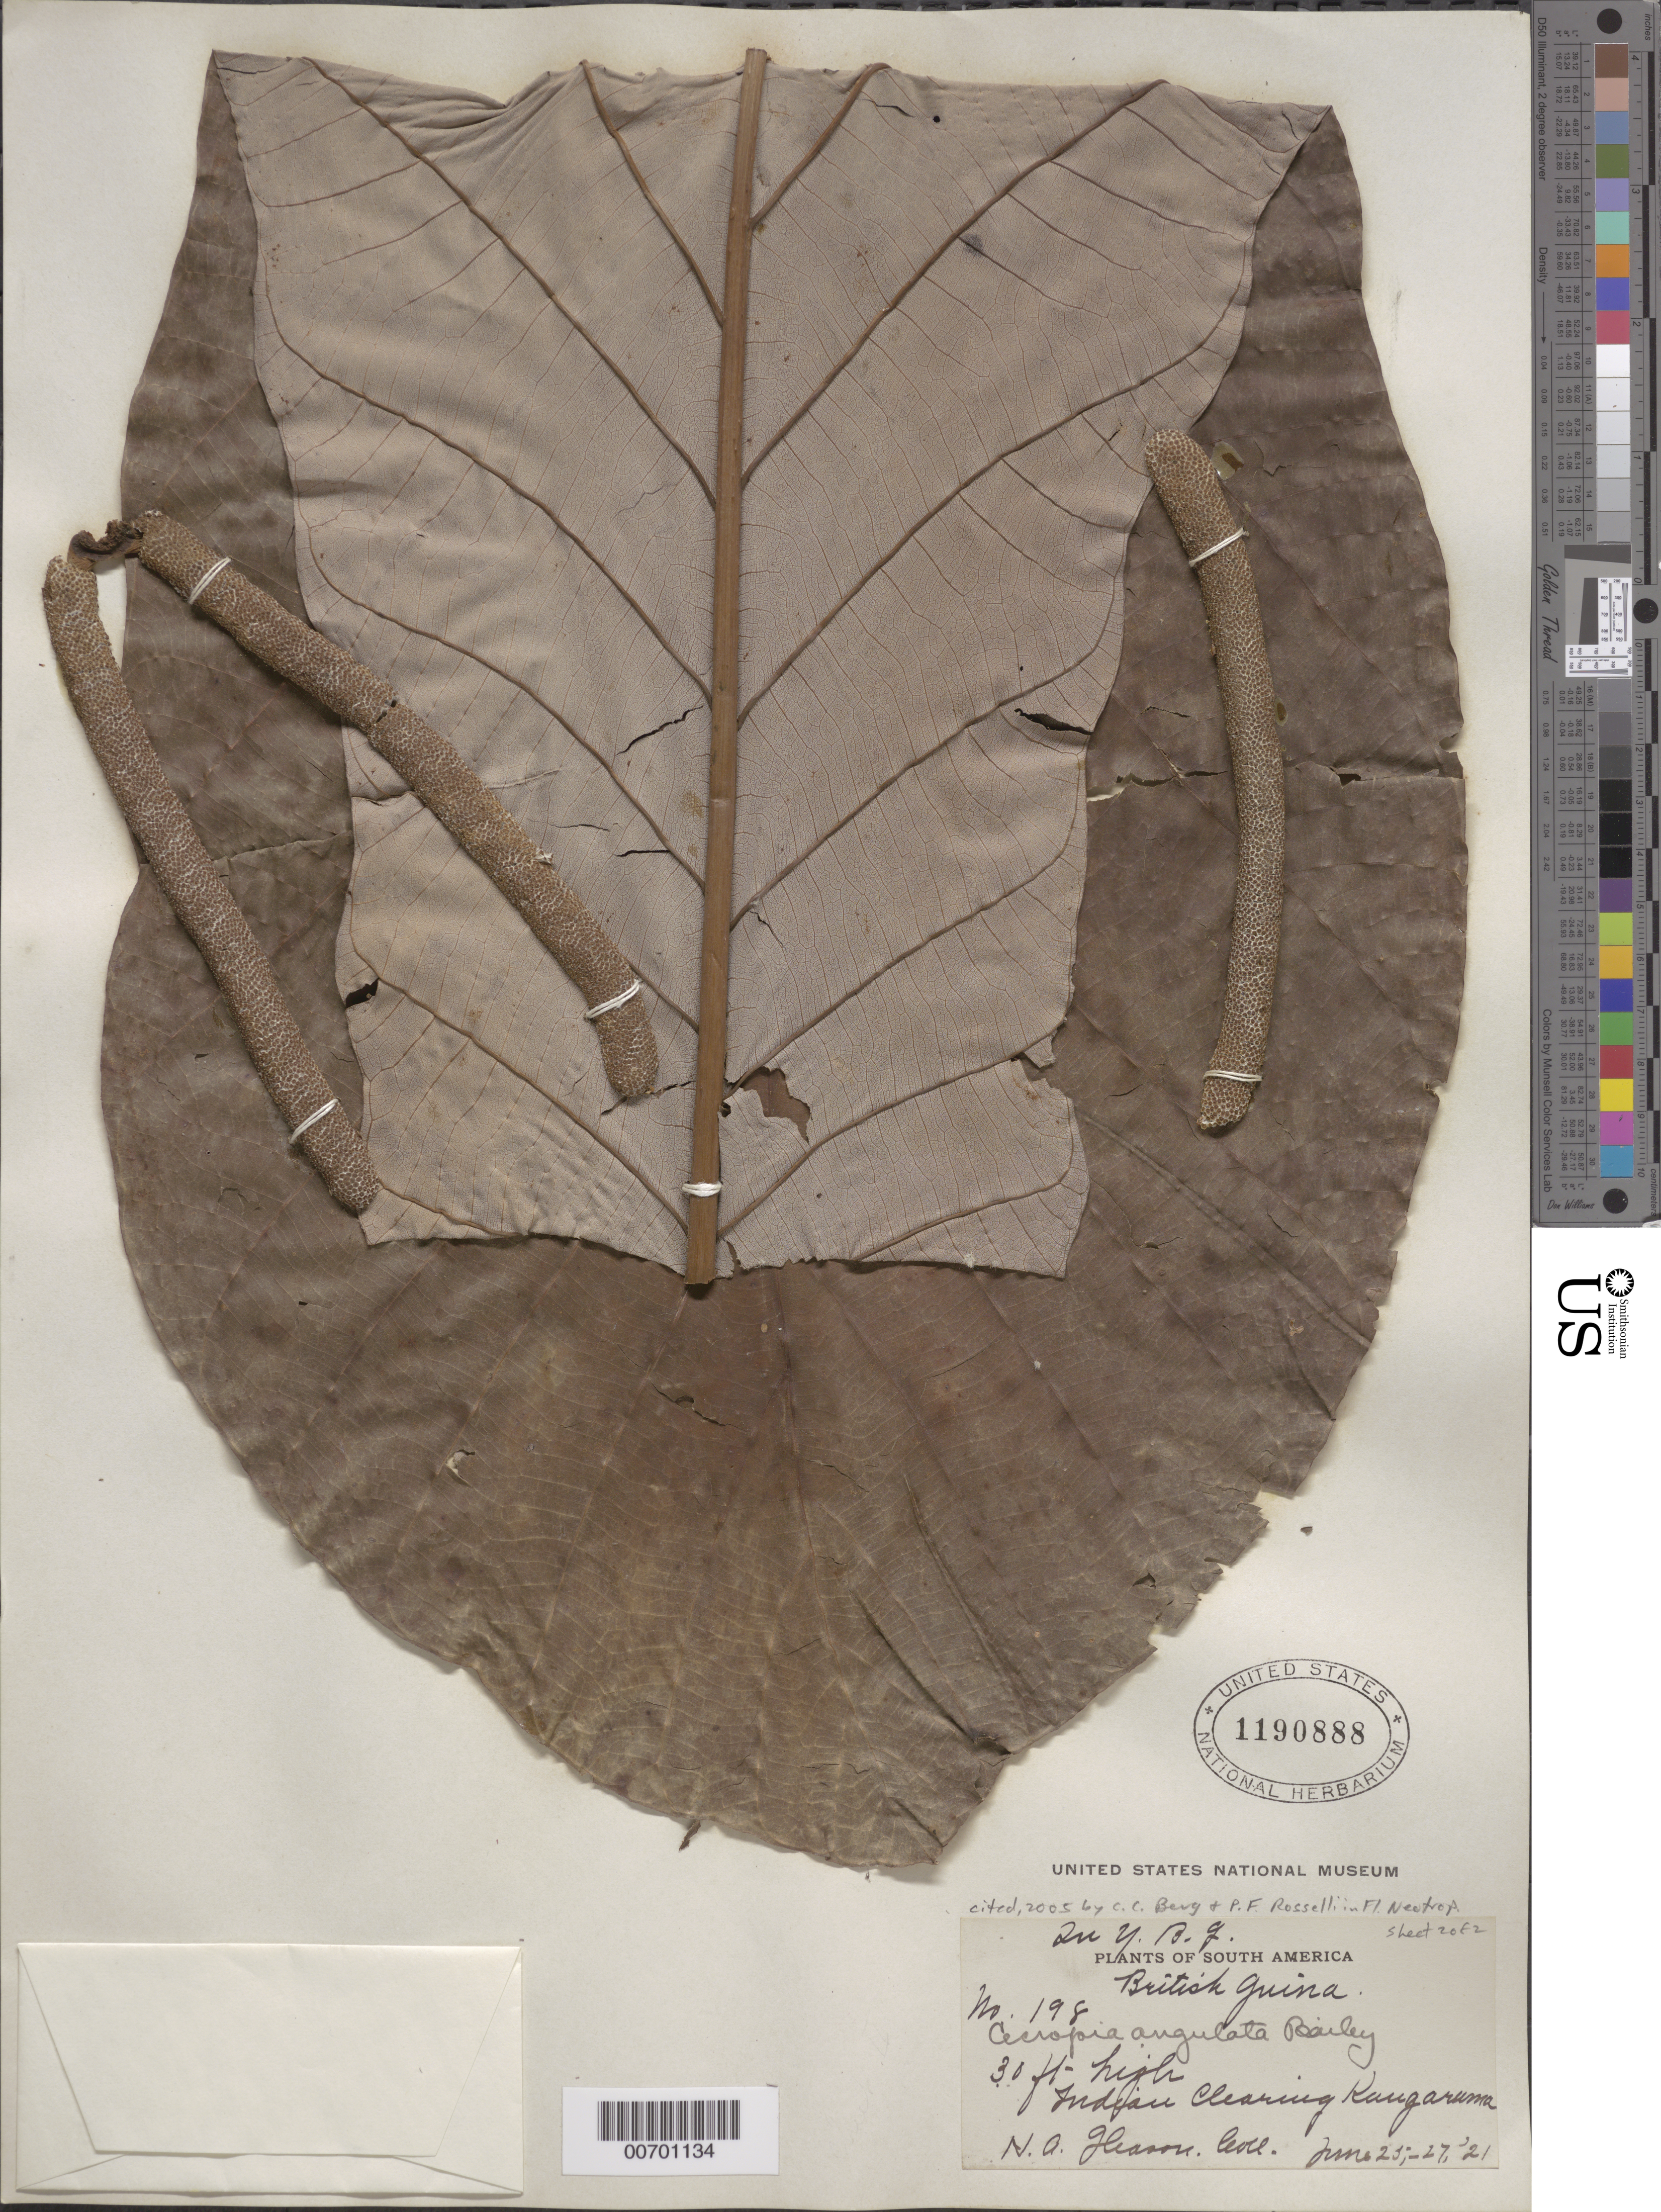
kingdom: Plantae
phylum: Tracheophyta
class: Magnoliopsida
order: Rosales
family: Urticaceae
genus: Cecropia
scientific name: Cecropia angulata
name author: I.W. Bailey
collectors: H. A. Gleason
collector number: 198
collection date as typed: Transcribed d/m/y: 25/6/21 to 27/6/21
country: Guyana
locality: Birtish Guina. Indian Clearing Kangaruma.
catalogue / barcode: US 1190888